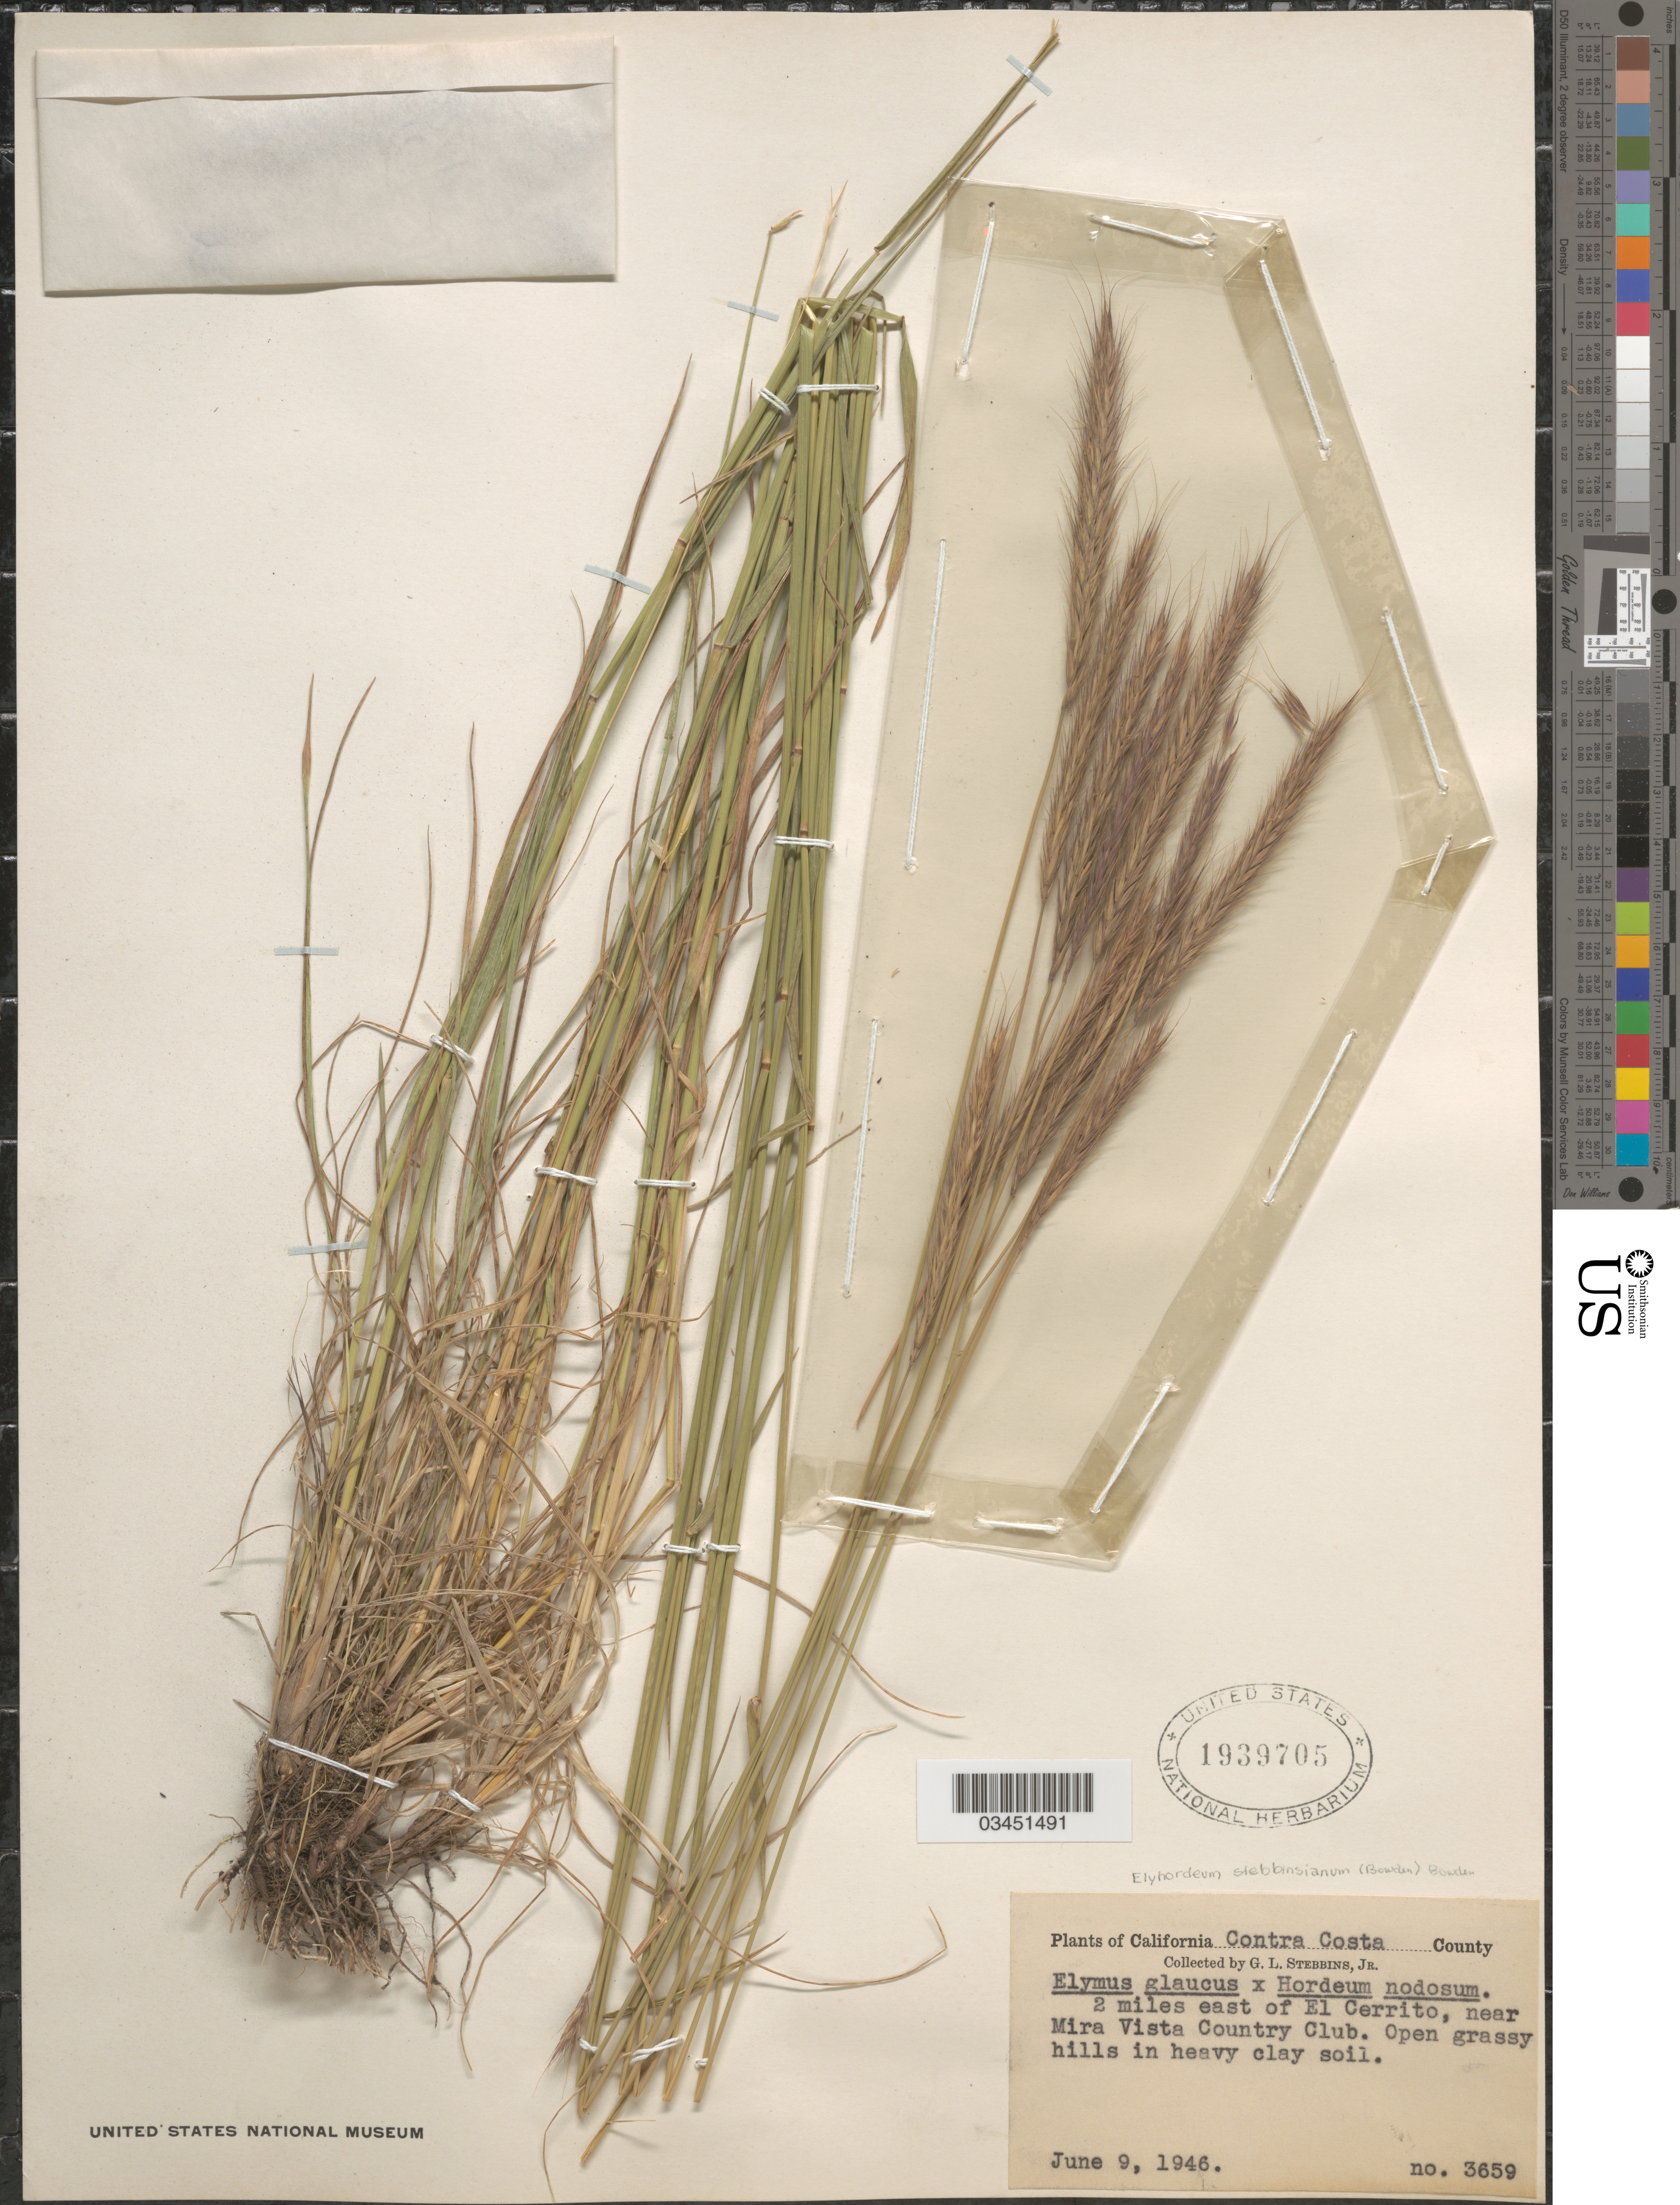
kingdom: Plantae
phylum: Tracheophyta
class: Liliopsida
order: Poales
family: Poaceae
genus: Elymordeum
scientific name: x Elymordeum sp.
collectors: G. L. Stebbins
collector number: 3659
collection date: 1946-06-09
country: United States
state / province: California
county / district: Contra Costa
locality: Contra Costa County. 2 miles east of El Cerrito, near Mira Vista Country Club.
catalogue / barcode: US 1939705